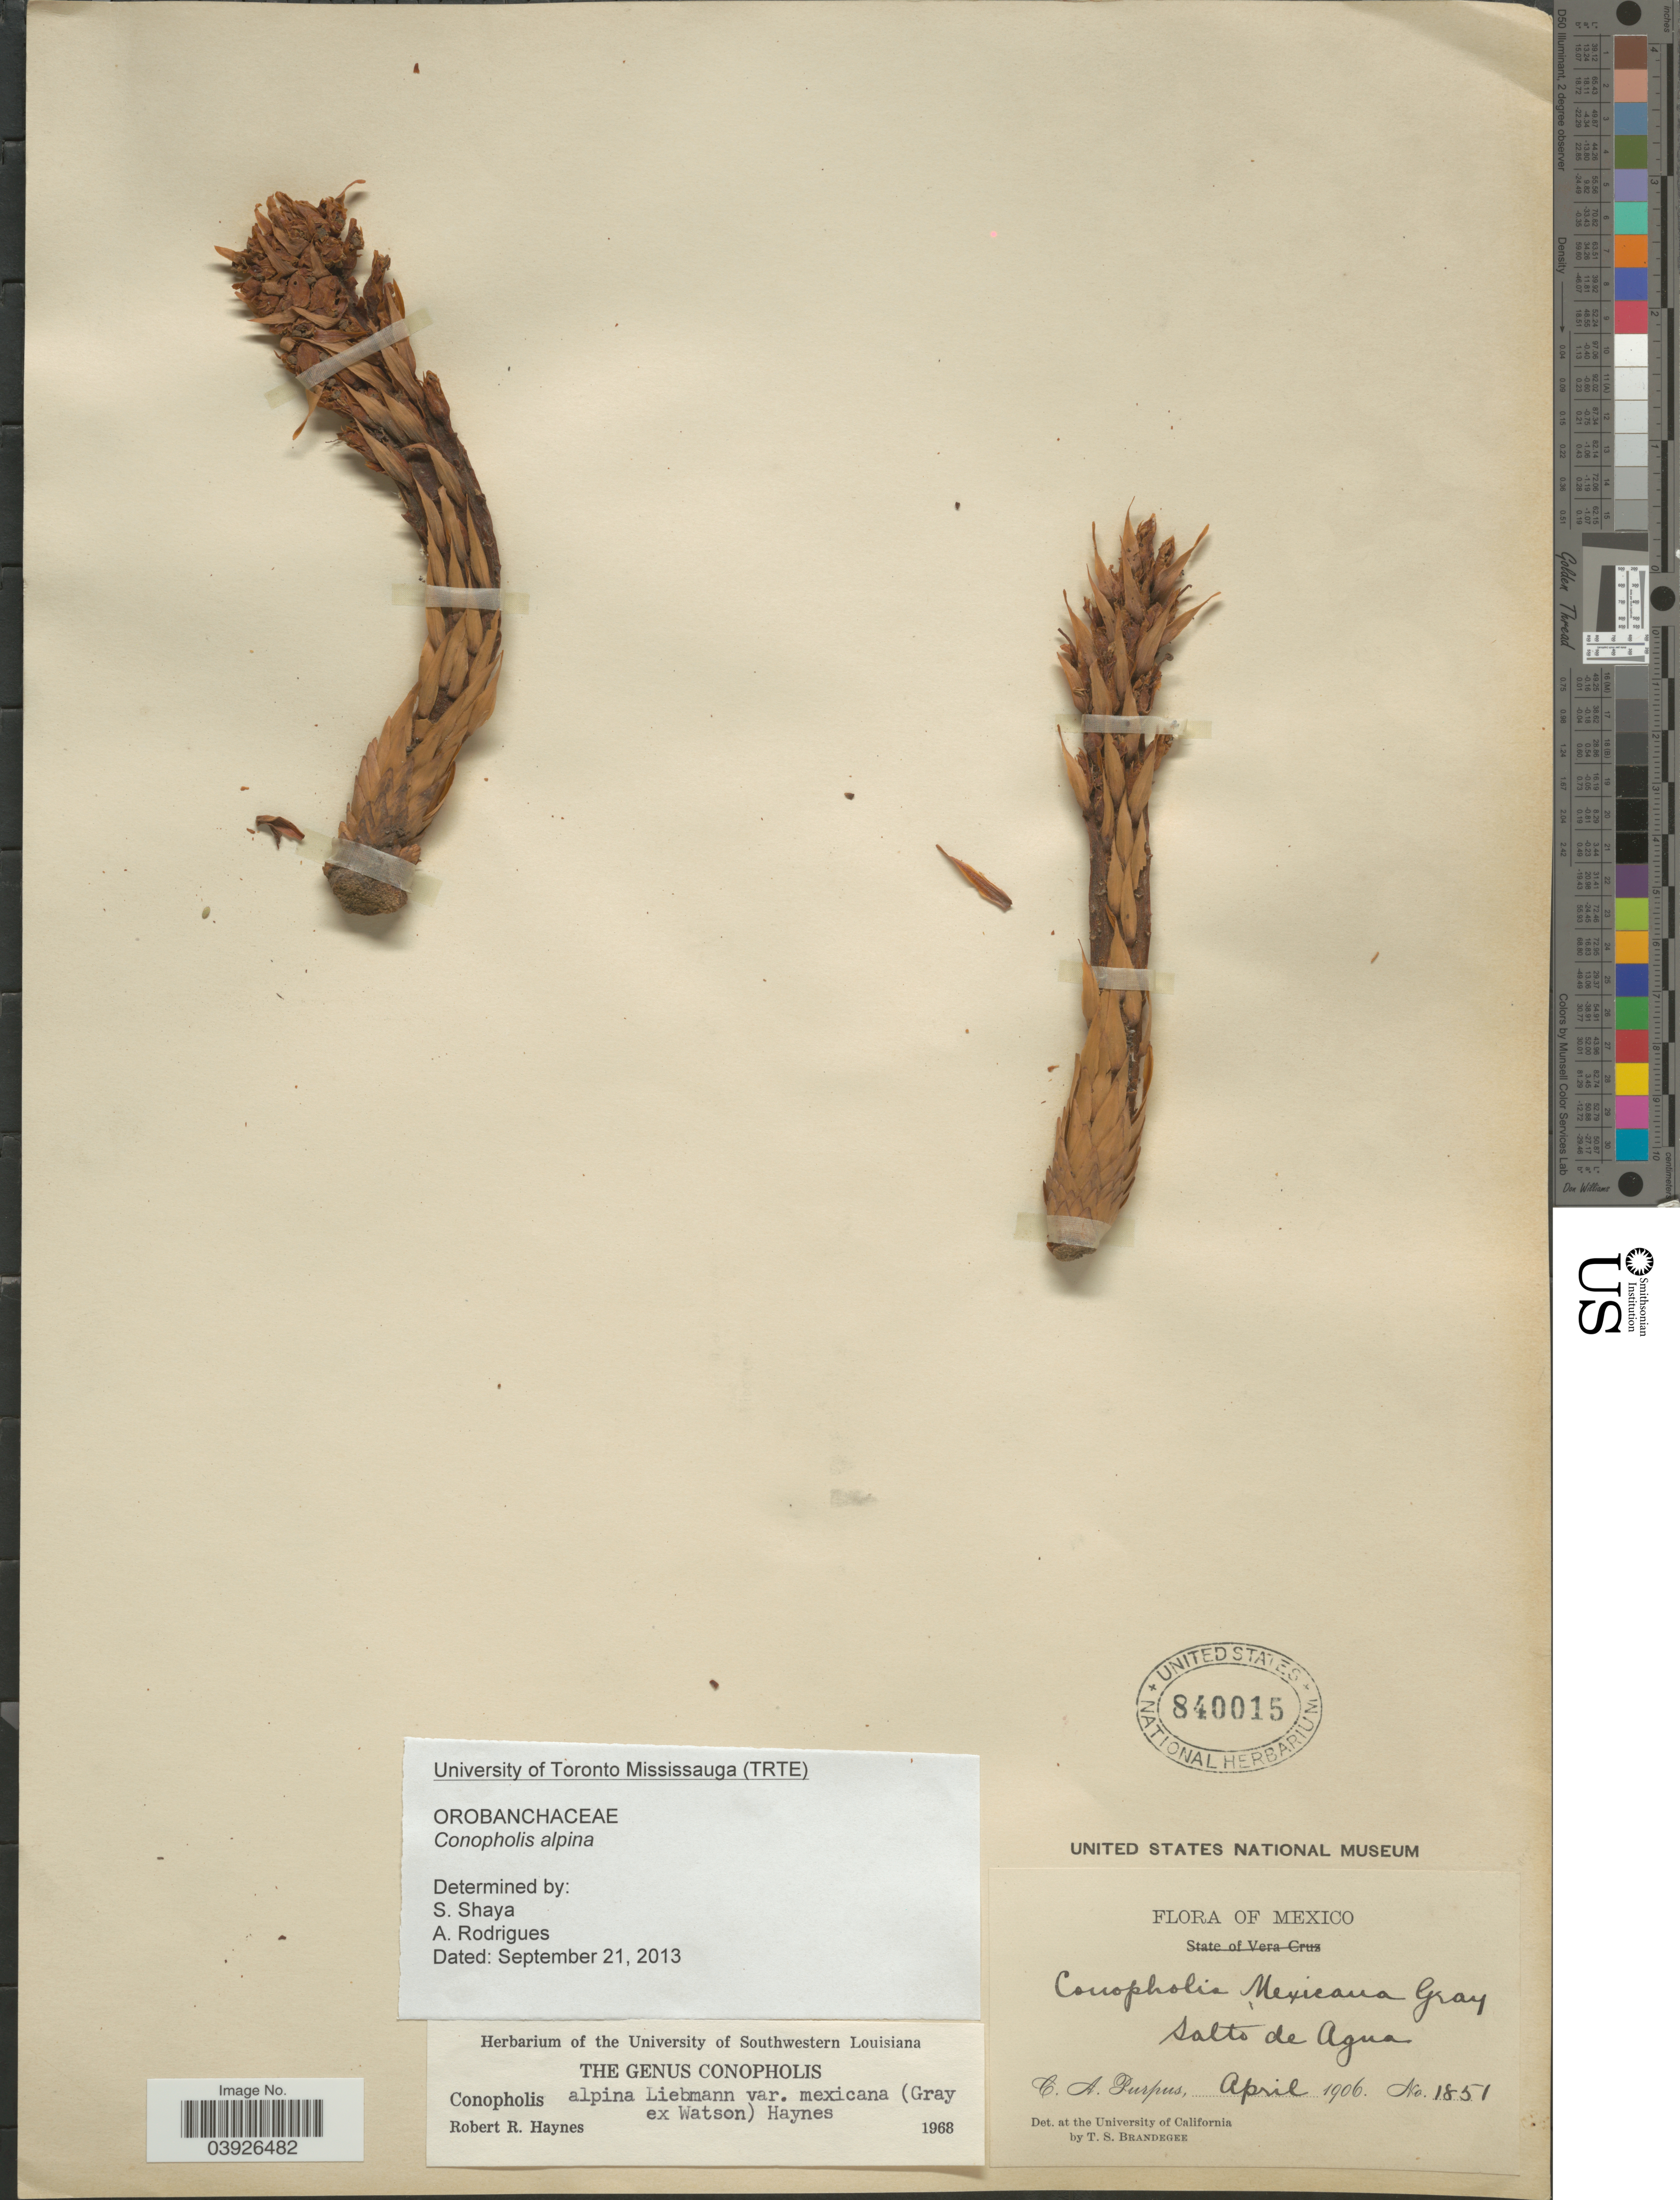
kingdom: Plantae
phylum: Tracheophyta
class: Magnoliopsida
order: Lamiales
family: Orobanchaceae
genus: Conopholis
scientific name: Conopholis alpina var. mexicana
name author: (A. Gray ex S. Watson) R.R. Haynes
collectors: C. A. Purpus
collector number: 1851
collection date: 1906-04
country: Mexico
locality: Salto de Agua.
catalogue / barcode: US 840015